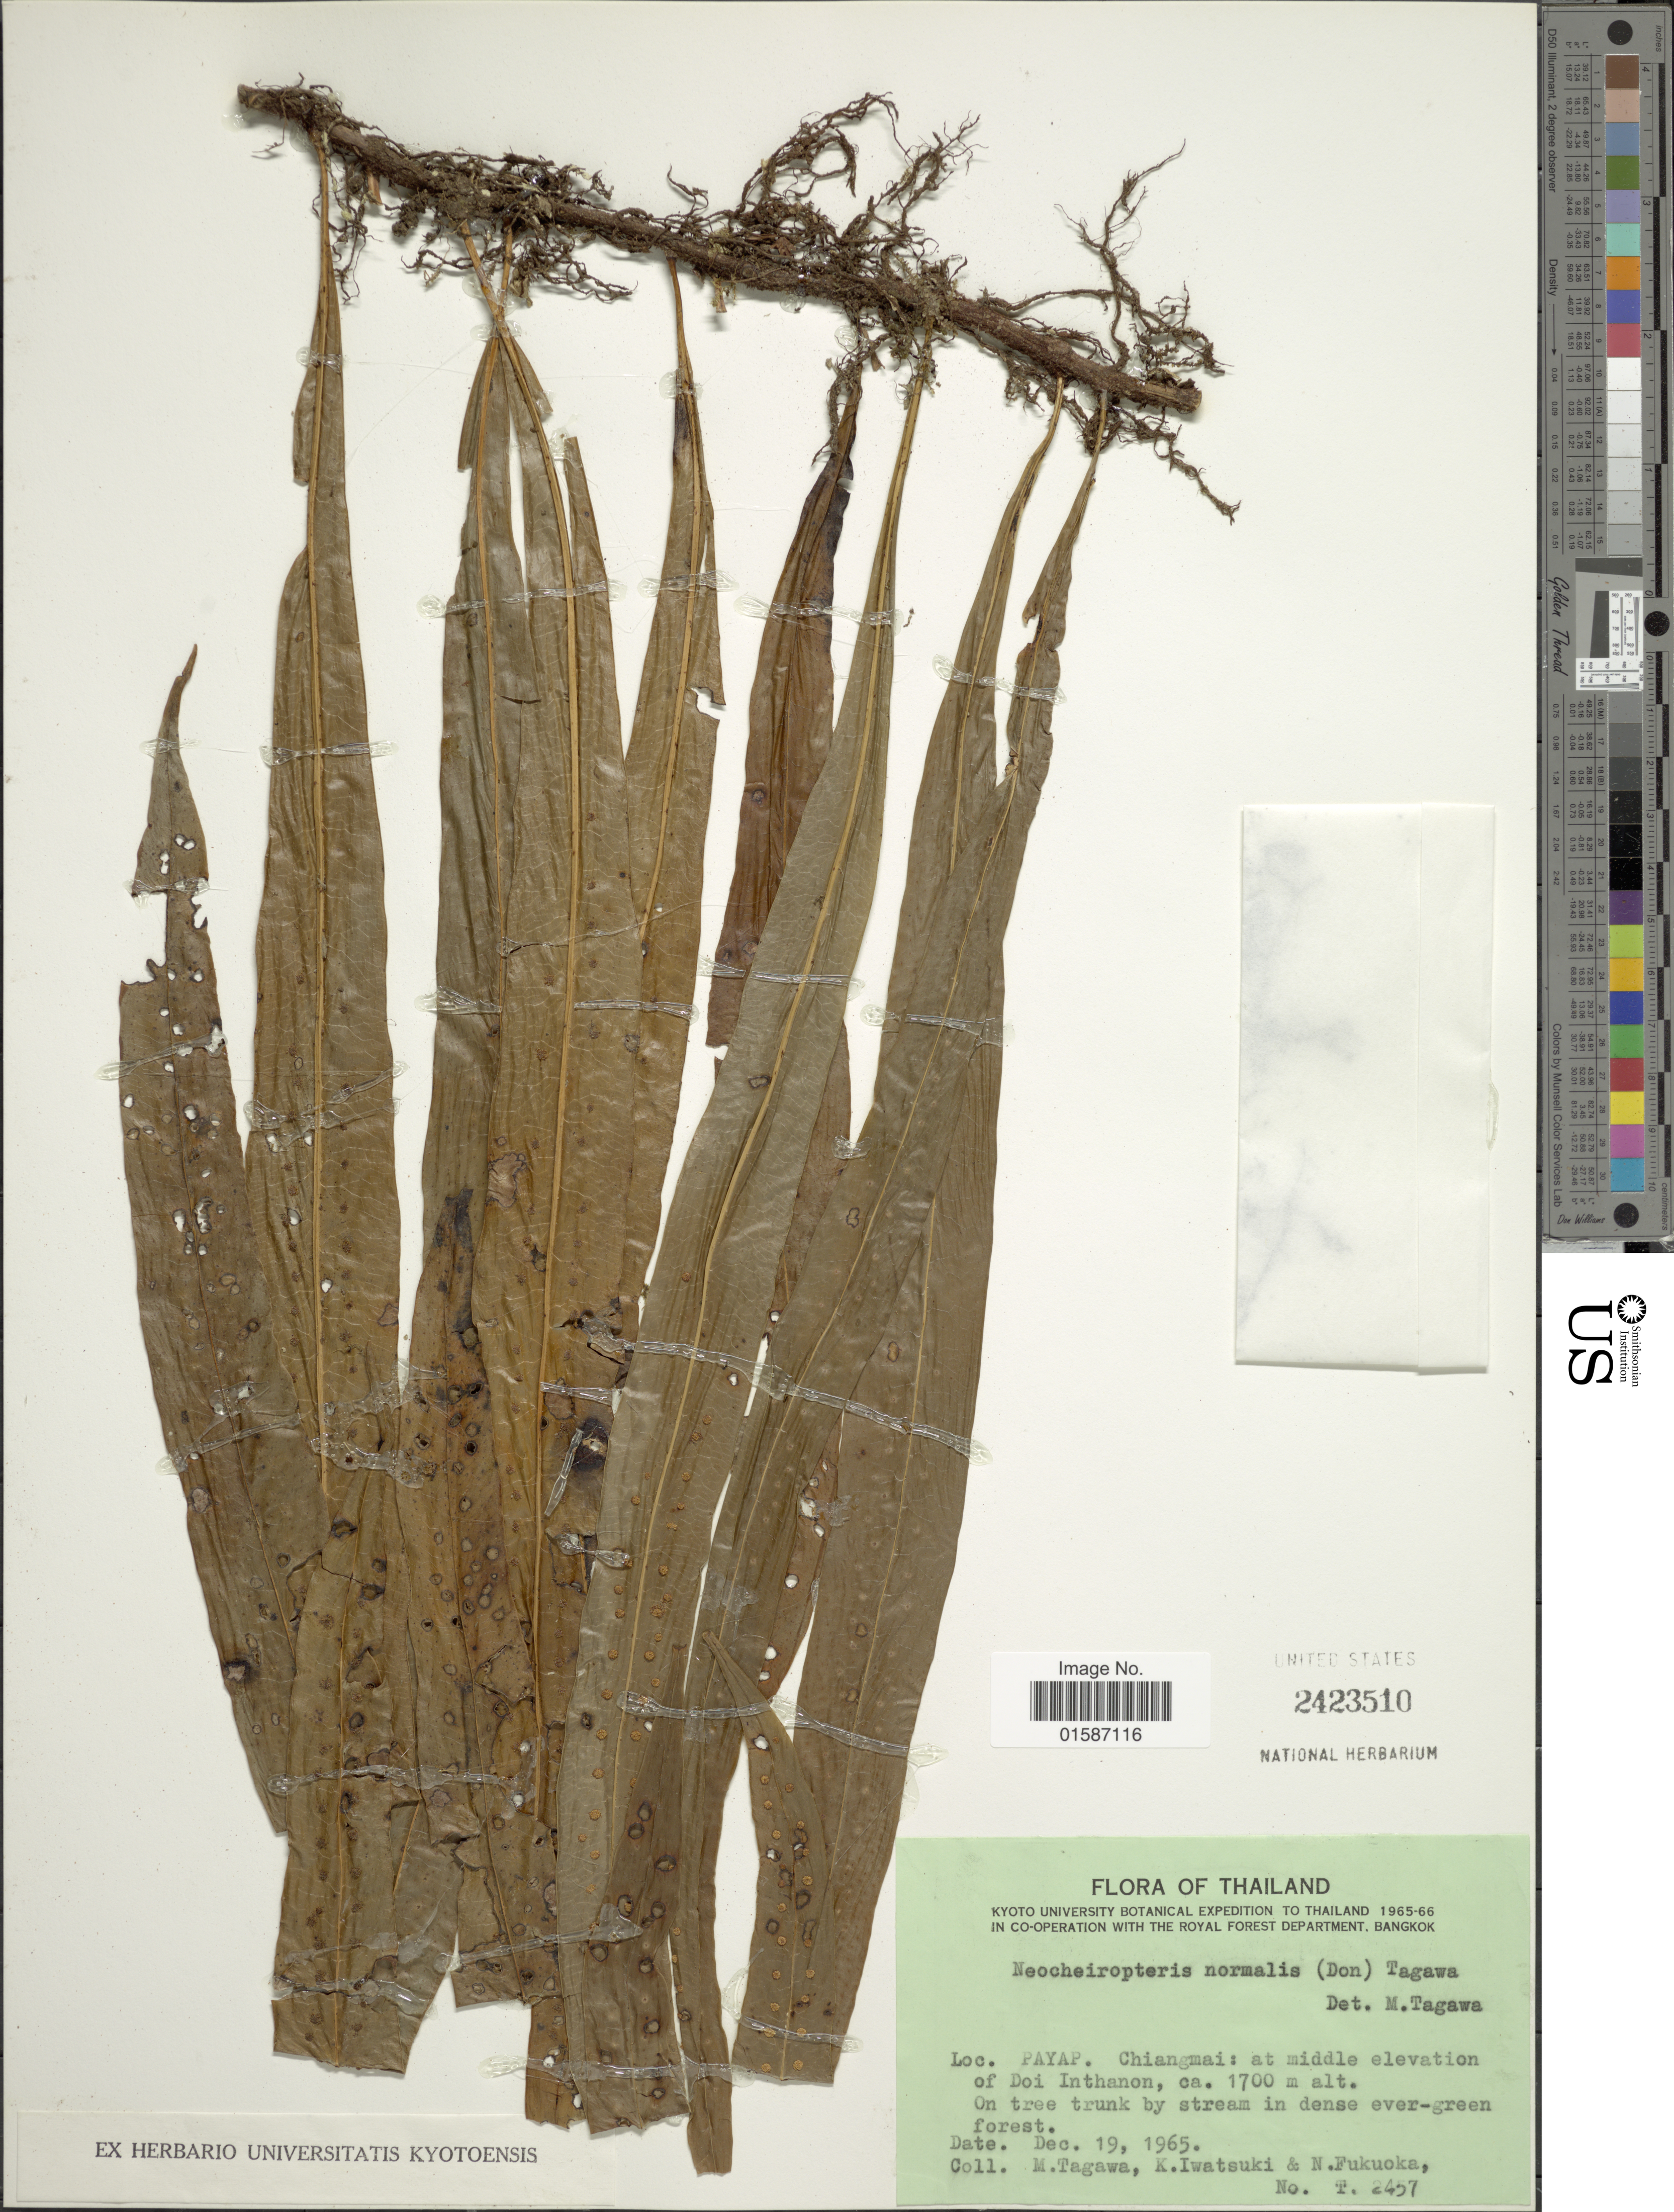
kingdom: Plantae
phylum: Tracheophyta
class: Polypodiopsida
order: Polypodiales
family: Polypodiaceae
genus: Tricholepidium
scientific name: Tricholepidium normale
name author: (D. Don) Ching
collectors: M. Tagawa, K. Iwatsuki & N. Fukuoka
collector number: T.2457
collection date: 1965-12-19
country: Thailand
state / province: Chiang Mai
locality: Payap. Chiangmai: at middle elevation of Doi Inthanon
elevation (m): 1700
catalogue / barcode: US 2423510